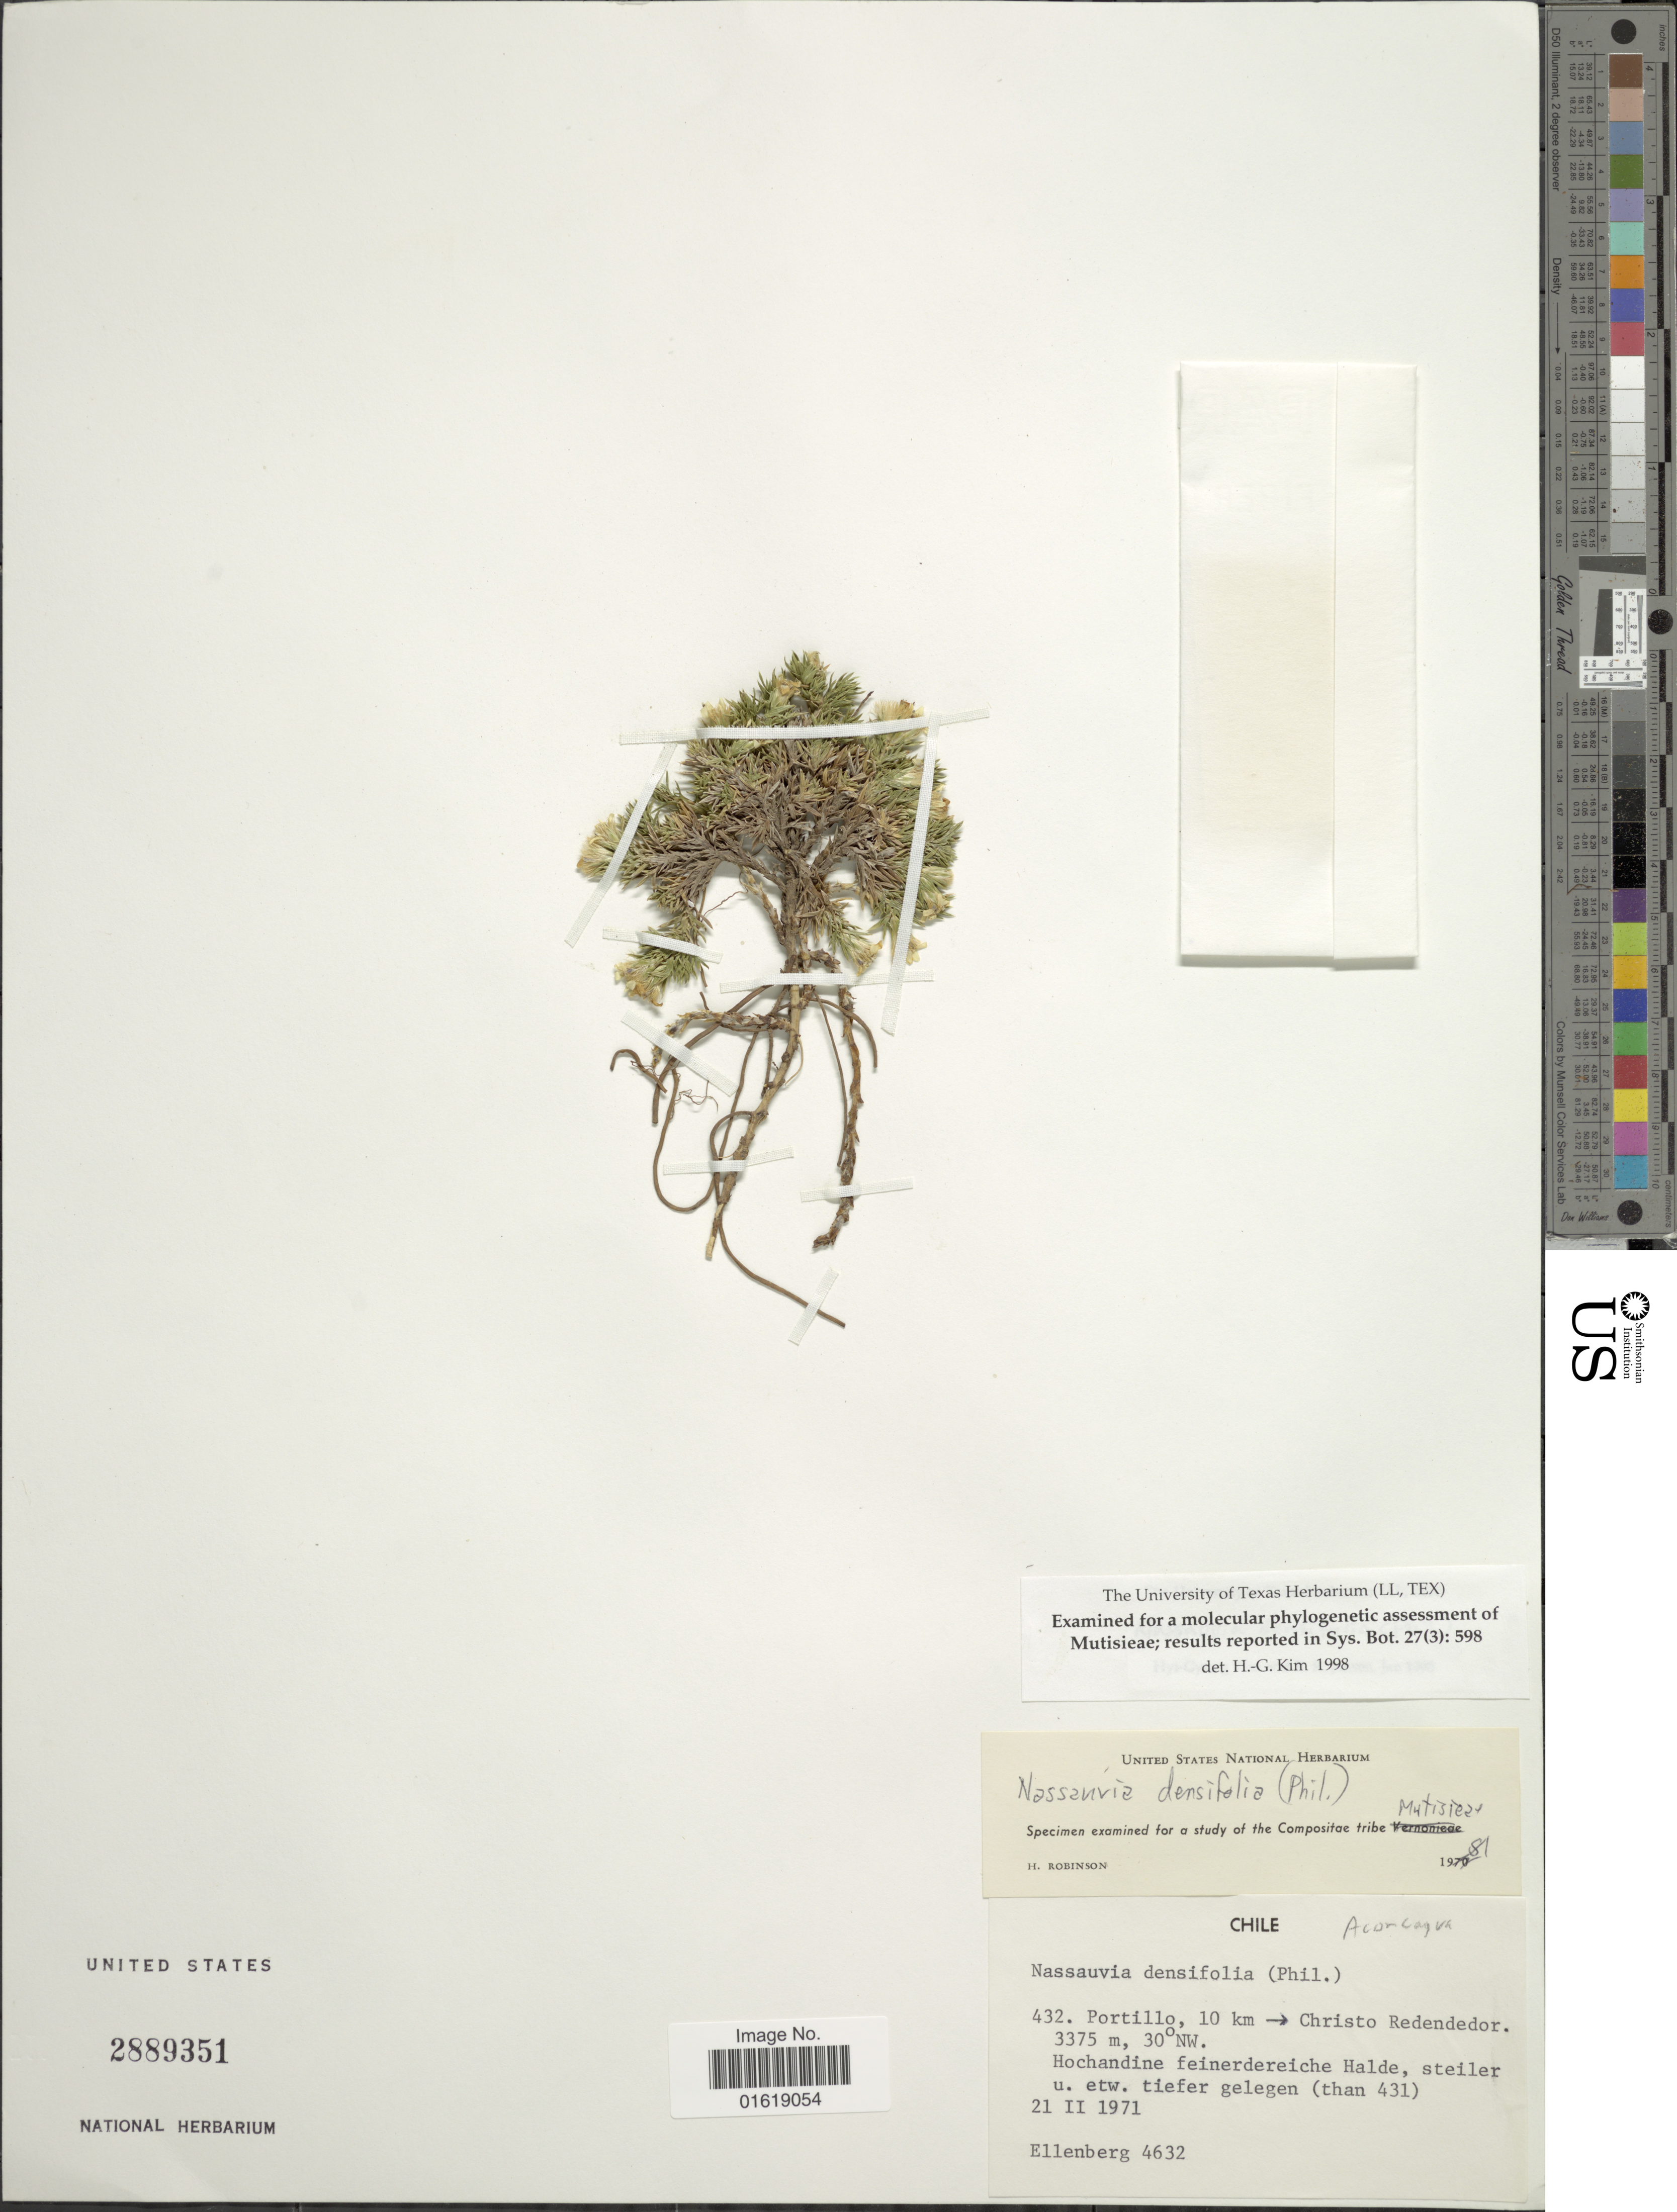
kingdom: Plantae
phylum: Tracheophyta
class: Magnoliopsida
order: Asterales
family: Asteraceae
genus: Nassauvia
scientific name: Nassauvia glomerata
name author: Wedd.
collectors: H. Ellenberg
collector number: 4632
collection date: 1971-02-21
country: Chile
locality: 432. Portillo, 10 km -> Christo Redendedor. 30°NW.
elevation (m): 3375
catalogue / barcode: US 2889351